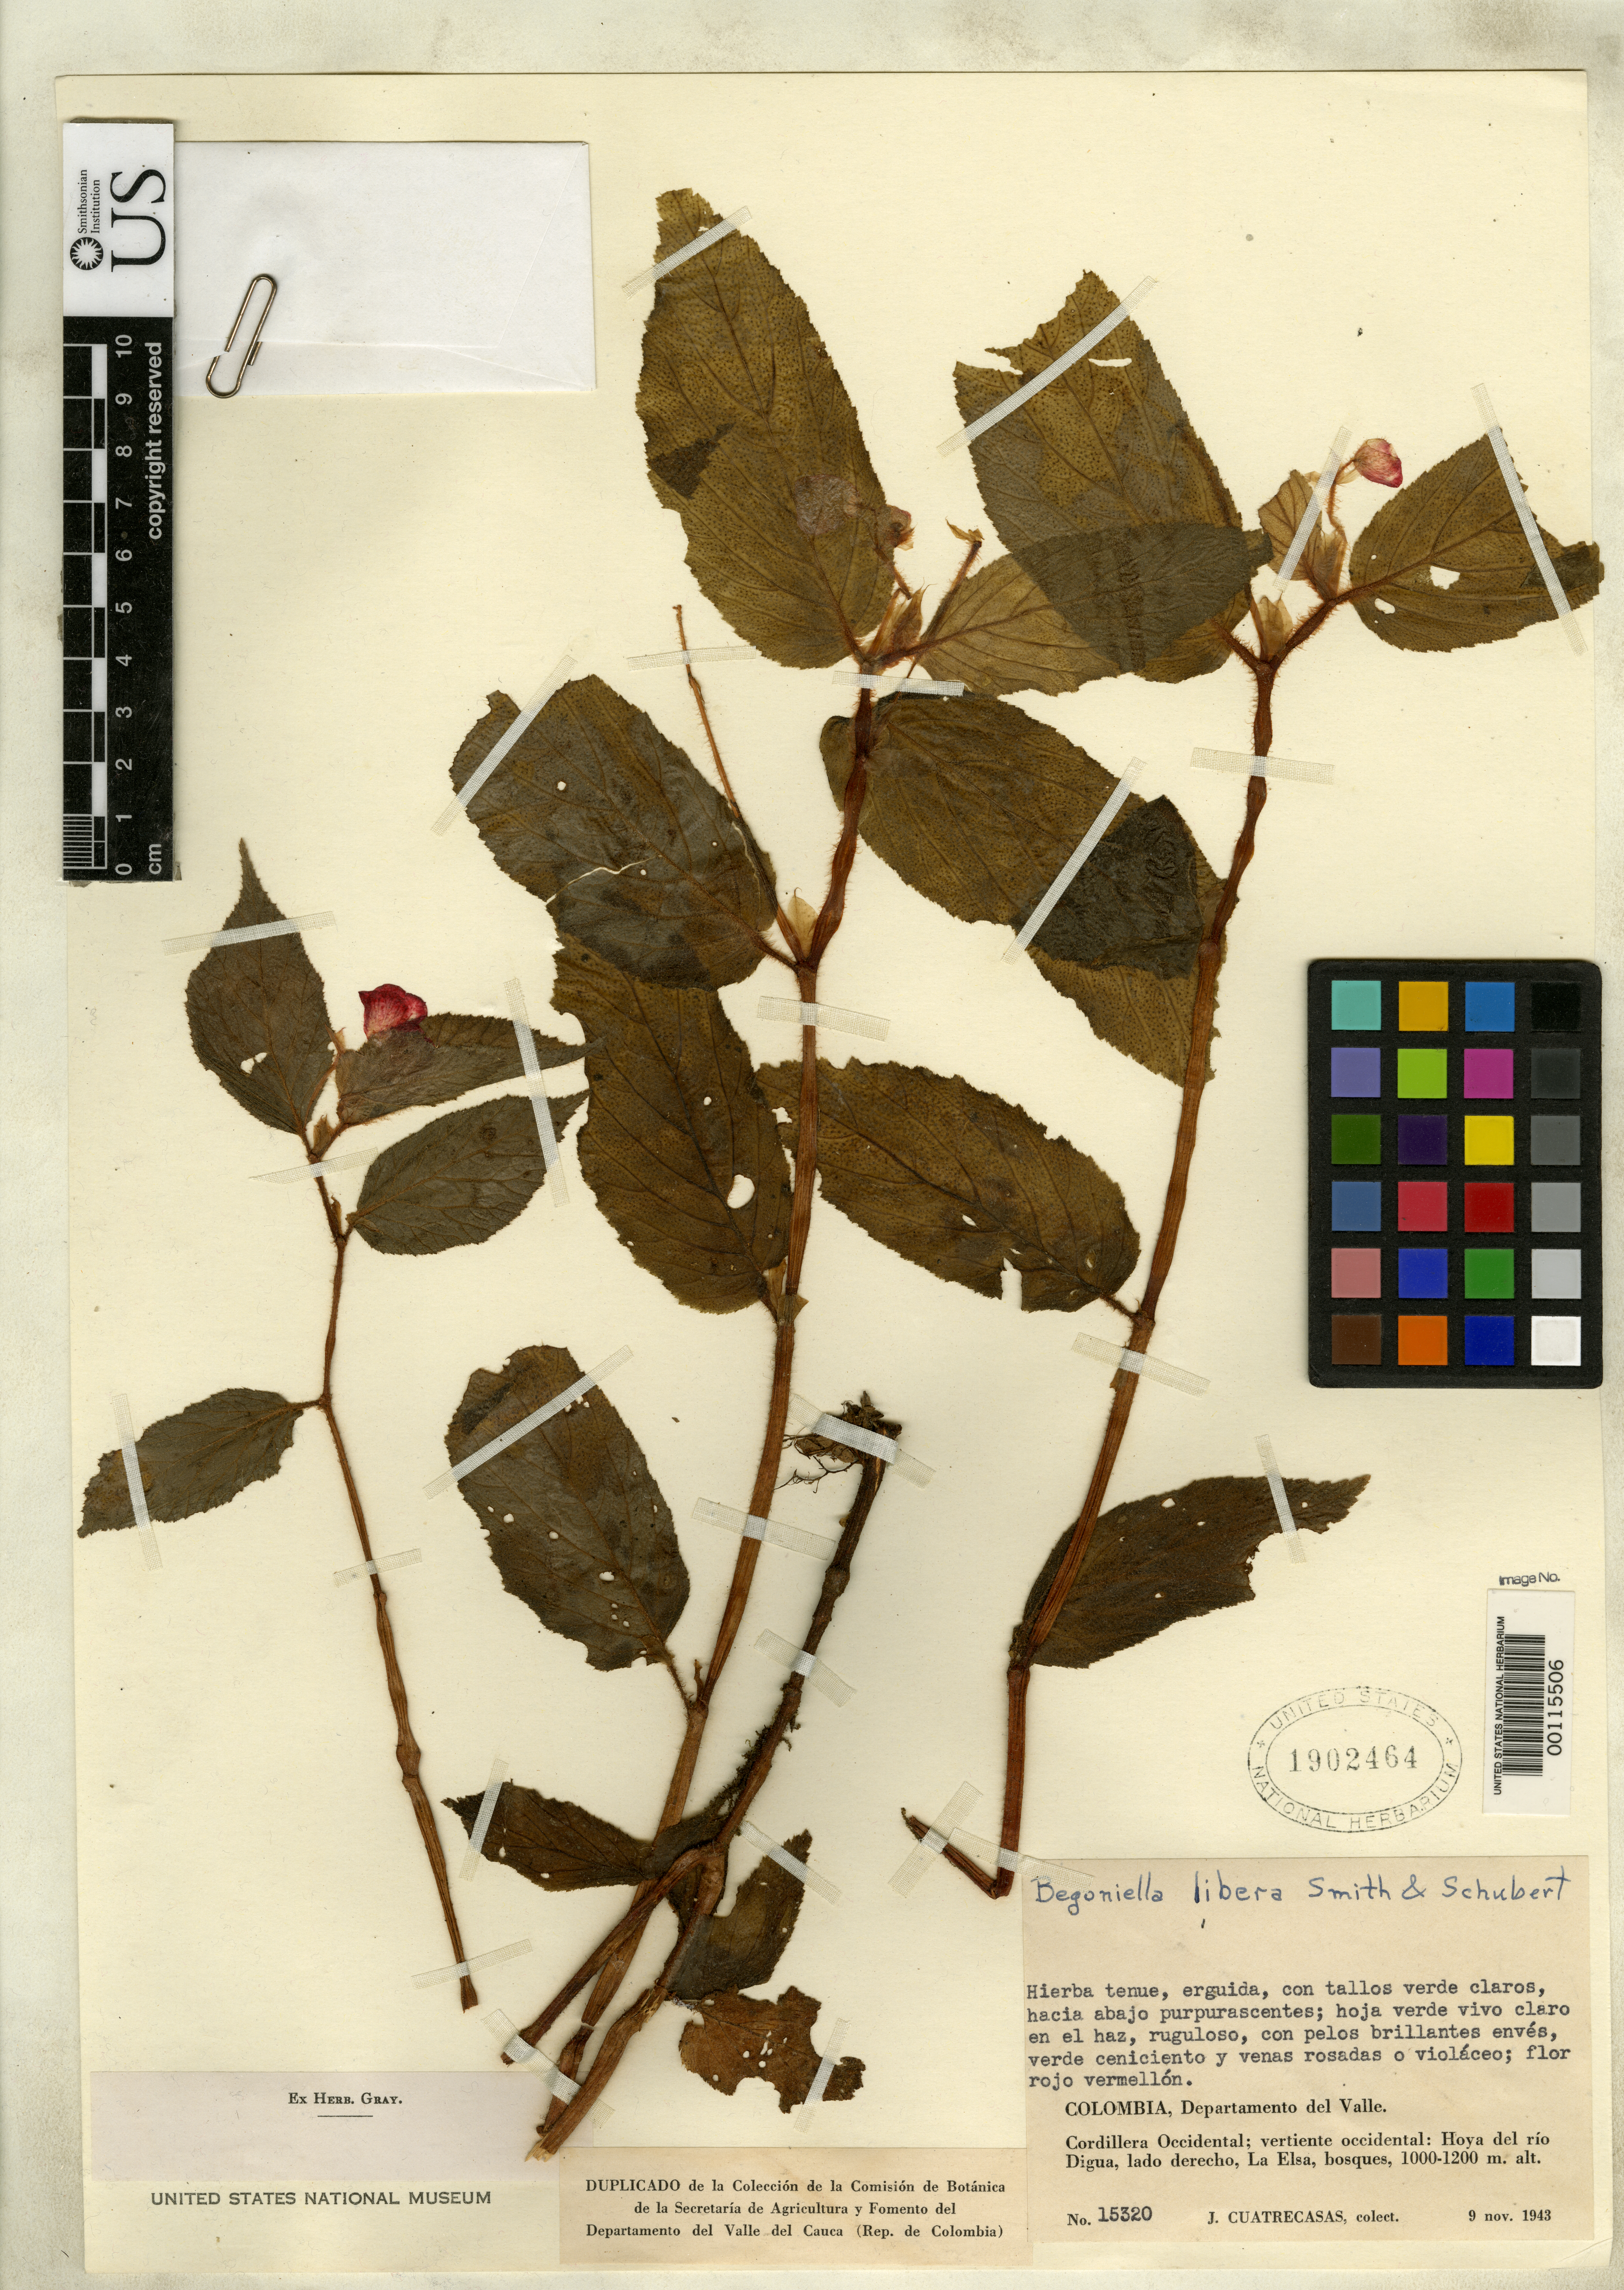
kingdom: Plantae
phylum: Tracheophyta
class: Magnoliopsida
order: Cucurbitales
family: Begoniaceae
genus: Begoniella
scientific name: Begoniella libera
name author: L.B. Sm. & B.G. Schub.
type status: Isotype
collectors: J. Cuatrecasas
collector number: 15320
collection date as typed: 09 Nov 1943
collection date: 1943-11-09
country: Colombia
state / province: Valle del Cauca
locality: W slope of Cordillera Occidental, right bank of Rio Digua, La Elsa.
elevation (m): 1000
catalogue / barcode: US 1902464